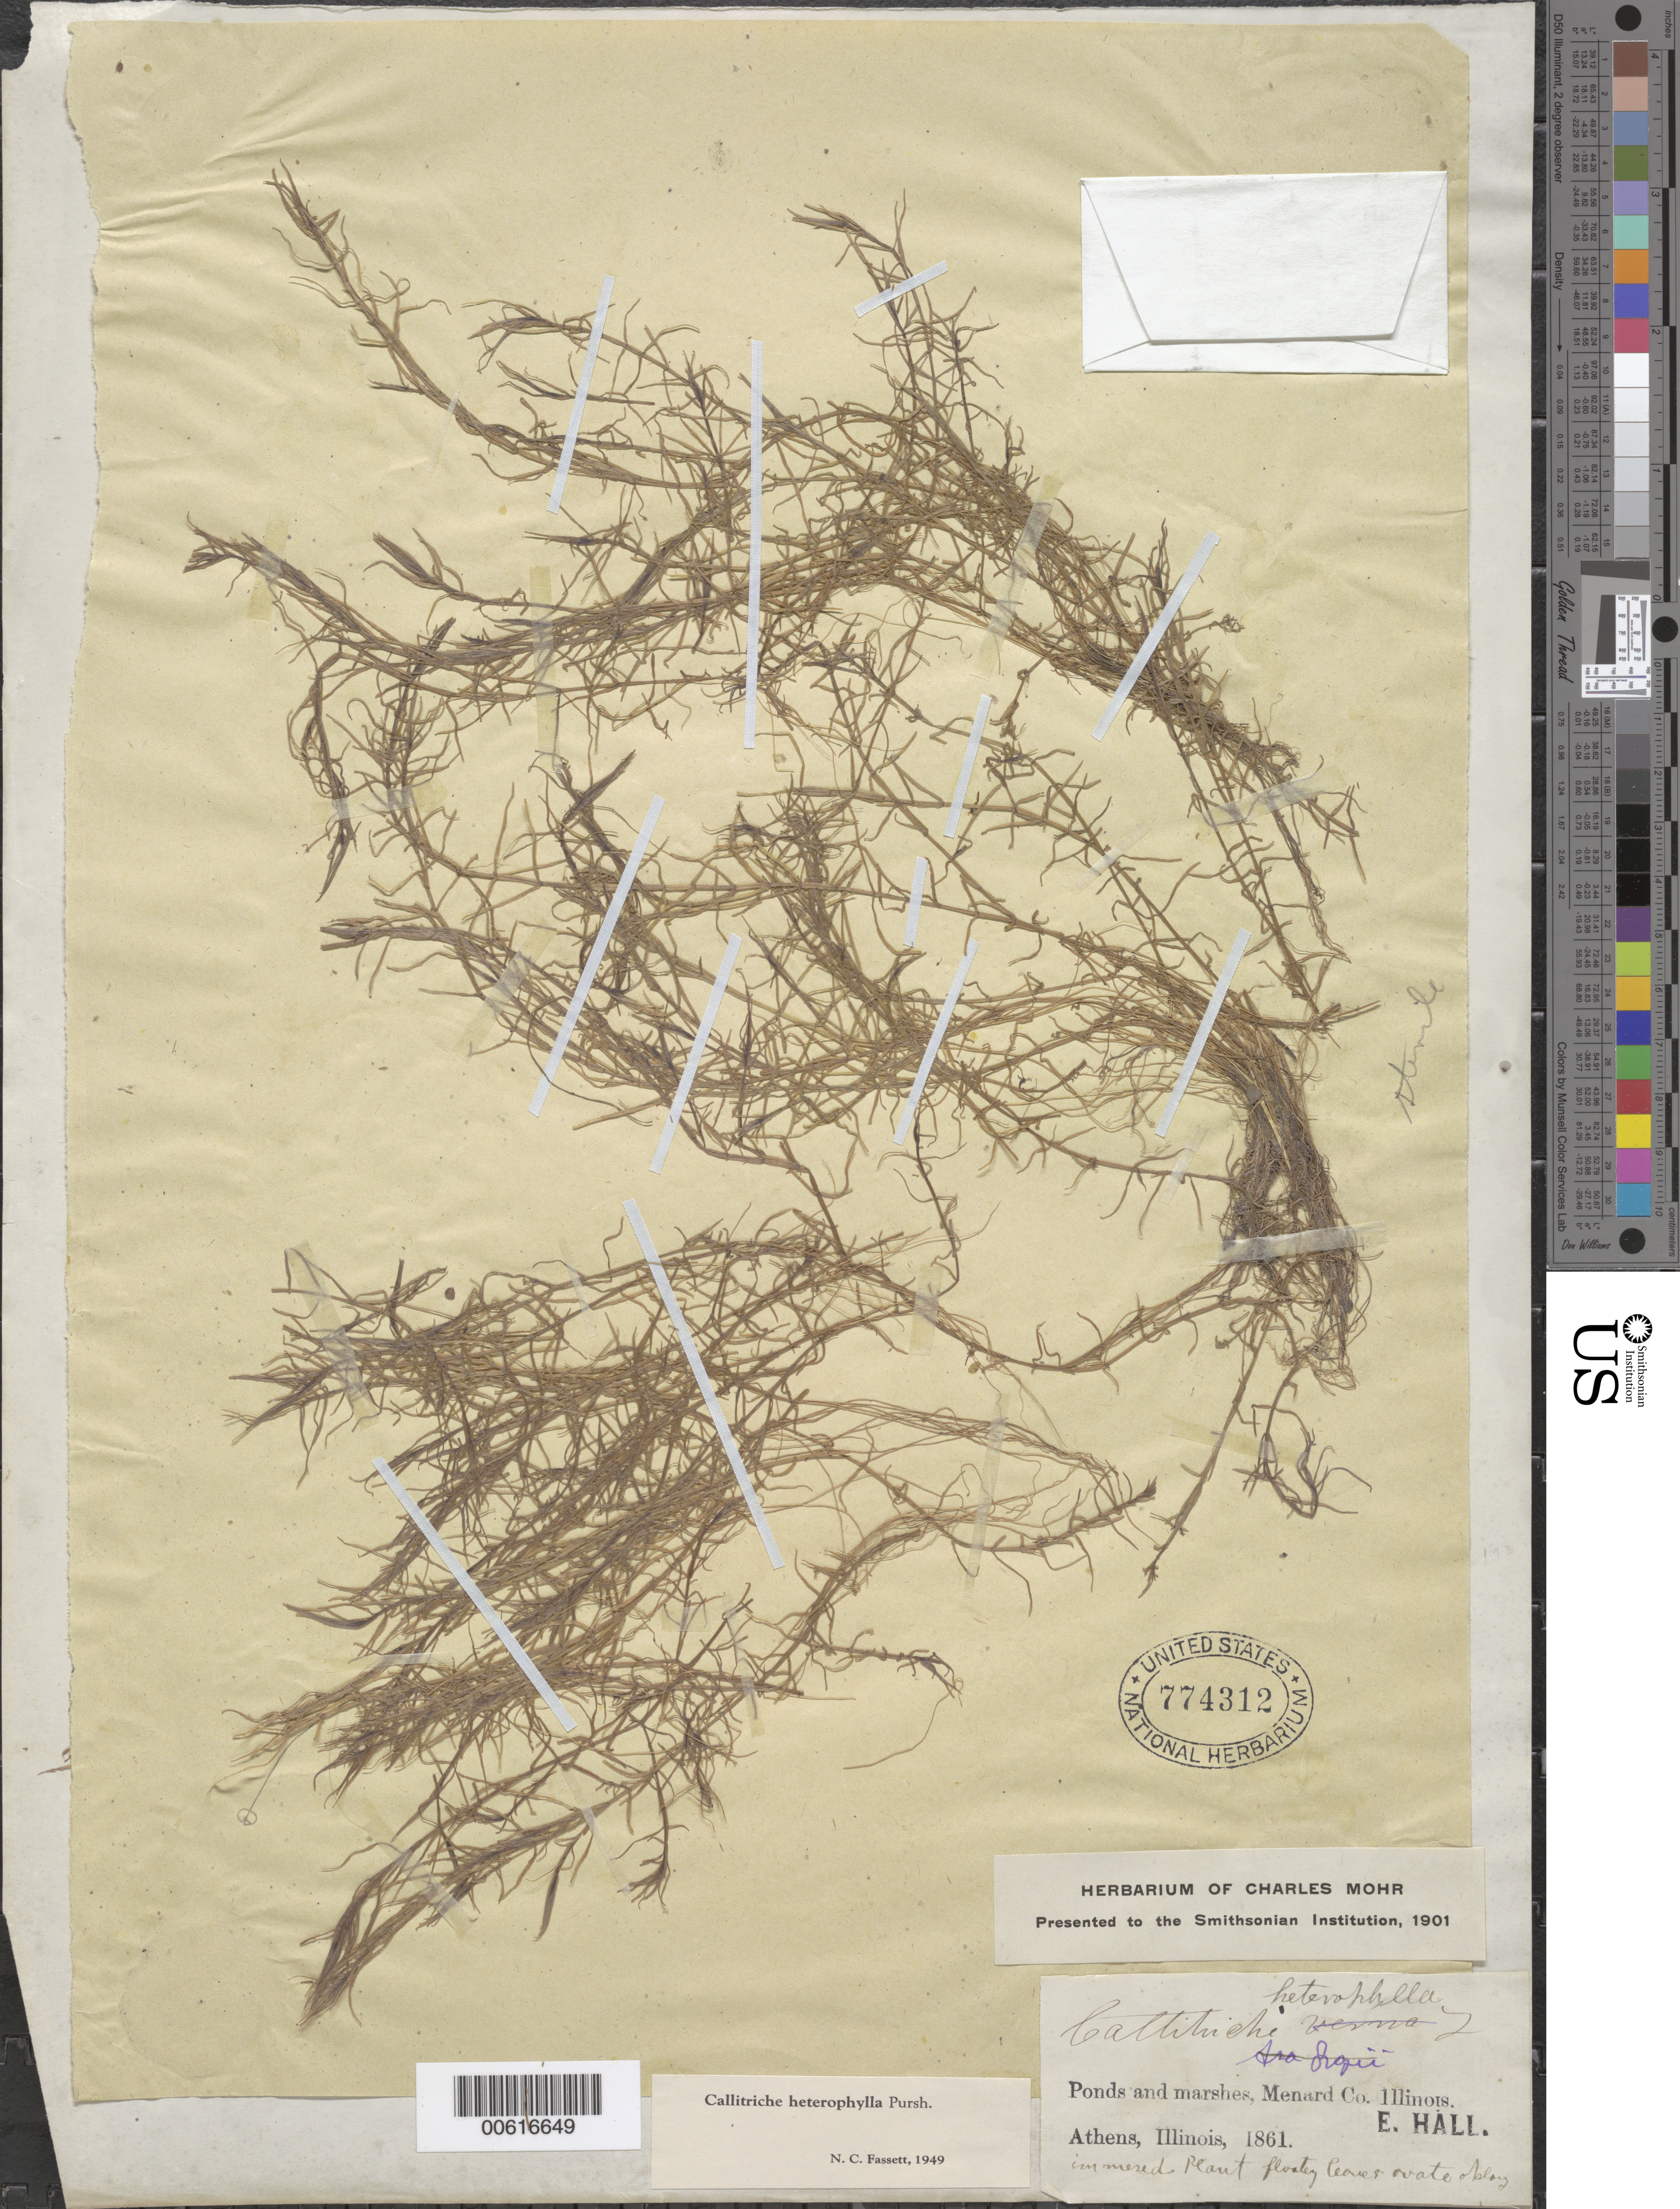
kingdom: Plantae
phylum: Tracheophyta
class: Magnoliopsida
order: Lamiales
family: Plantaginaceae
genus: Callitriche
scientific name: Callitriche heterophylla Pursh emend. Darby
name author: Pursh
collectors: E. Hall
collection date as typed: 1861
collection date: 1861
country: United States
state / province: Illinois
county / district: Menard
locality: Athens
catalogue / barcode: US 774312